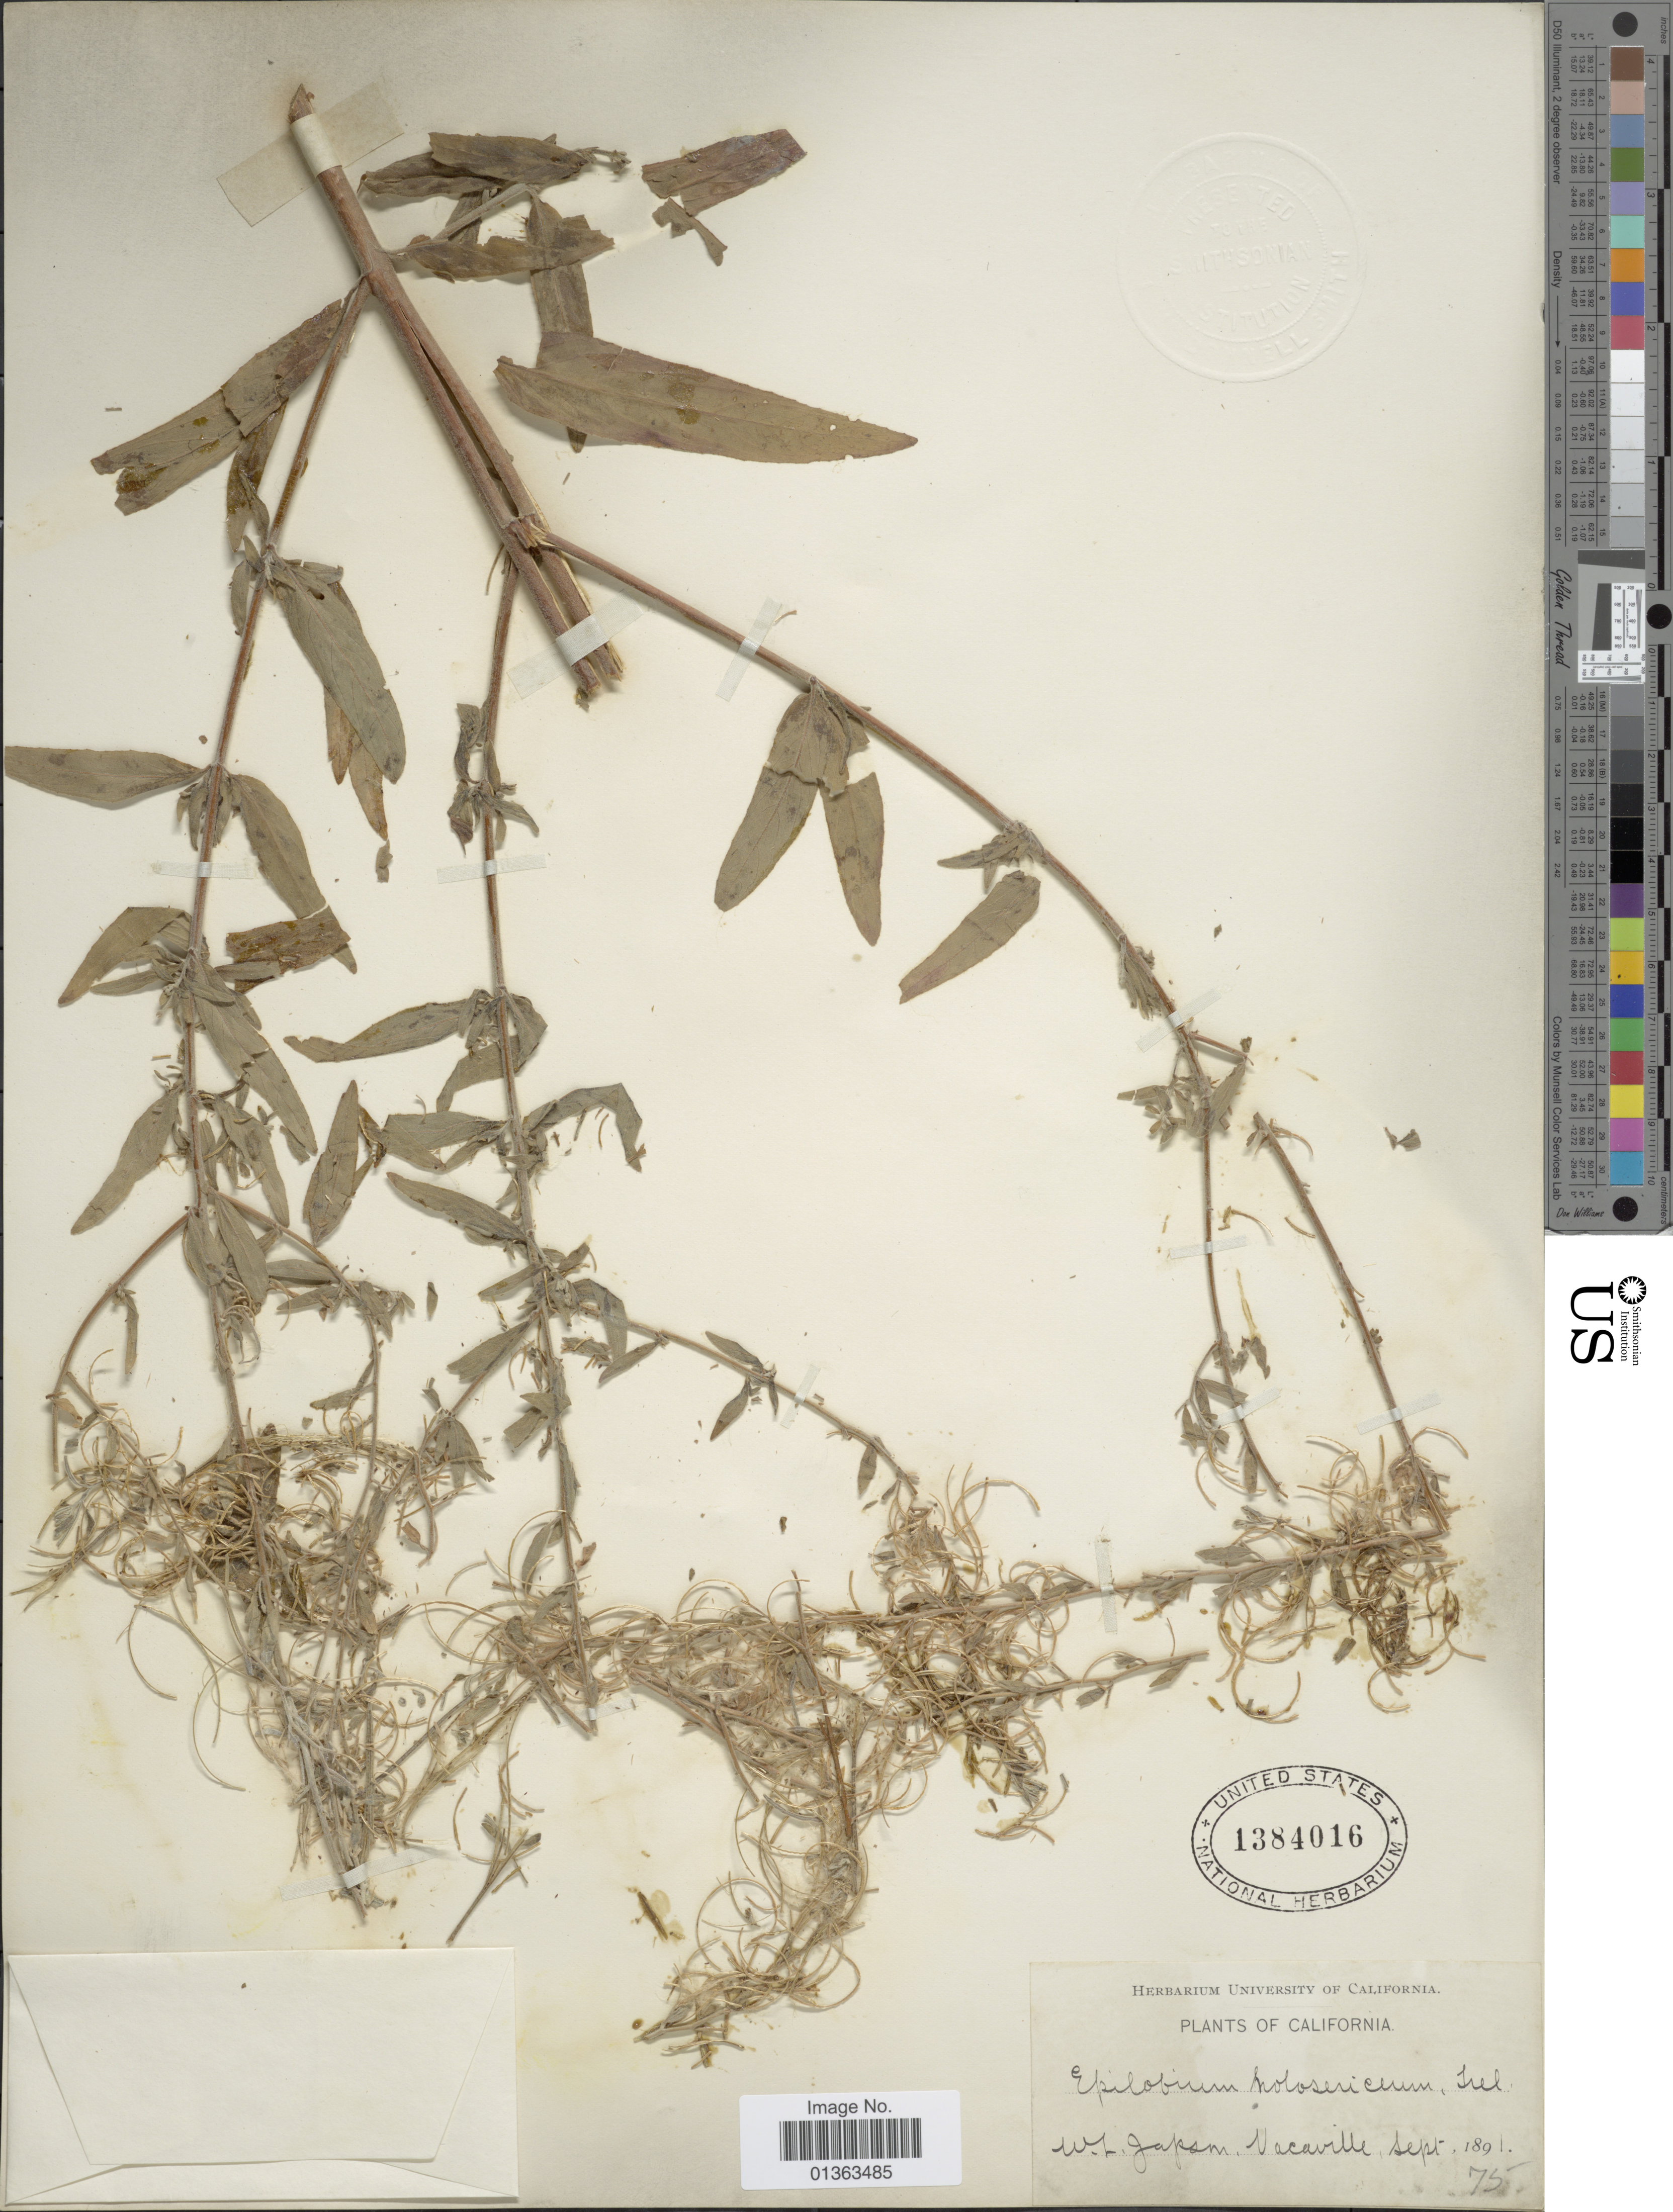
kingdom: Plantae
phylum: Tracheophyta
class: Magnoliopsida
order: Myrtales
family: Onagraceae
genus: Epilobium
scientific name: Epilobium ciliatum subsp. ciliatum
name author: Raf.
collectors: W. L. Jepson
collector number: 75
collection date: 1891-09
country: United States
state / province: California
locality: Vacaville.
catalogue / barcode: US 1384016